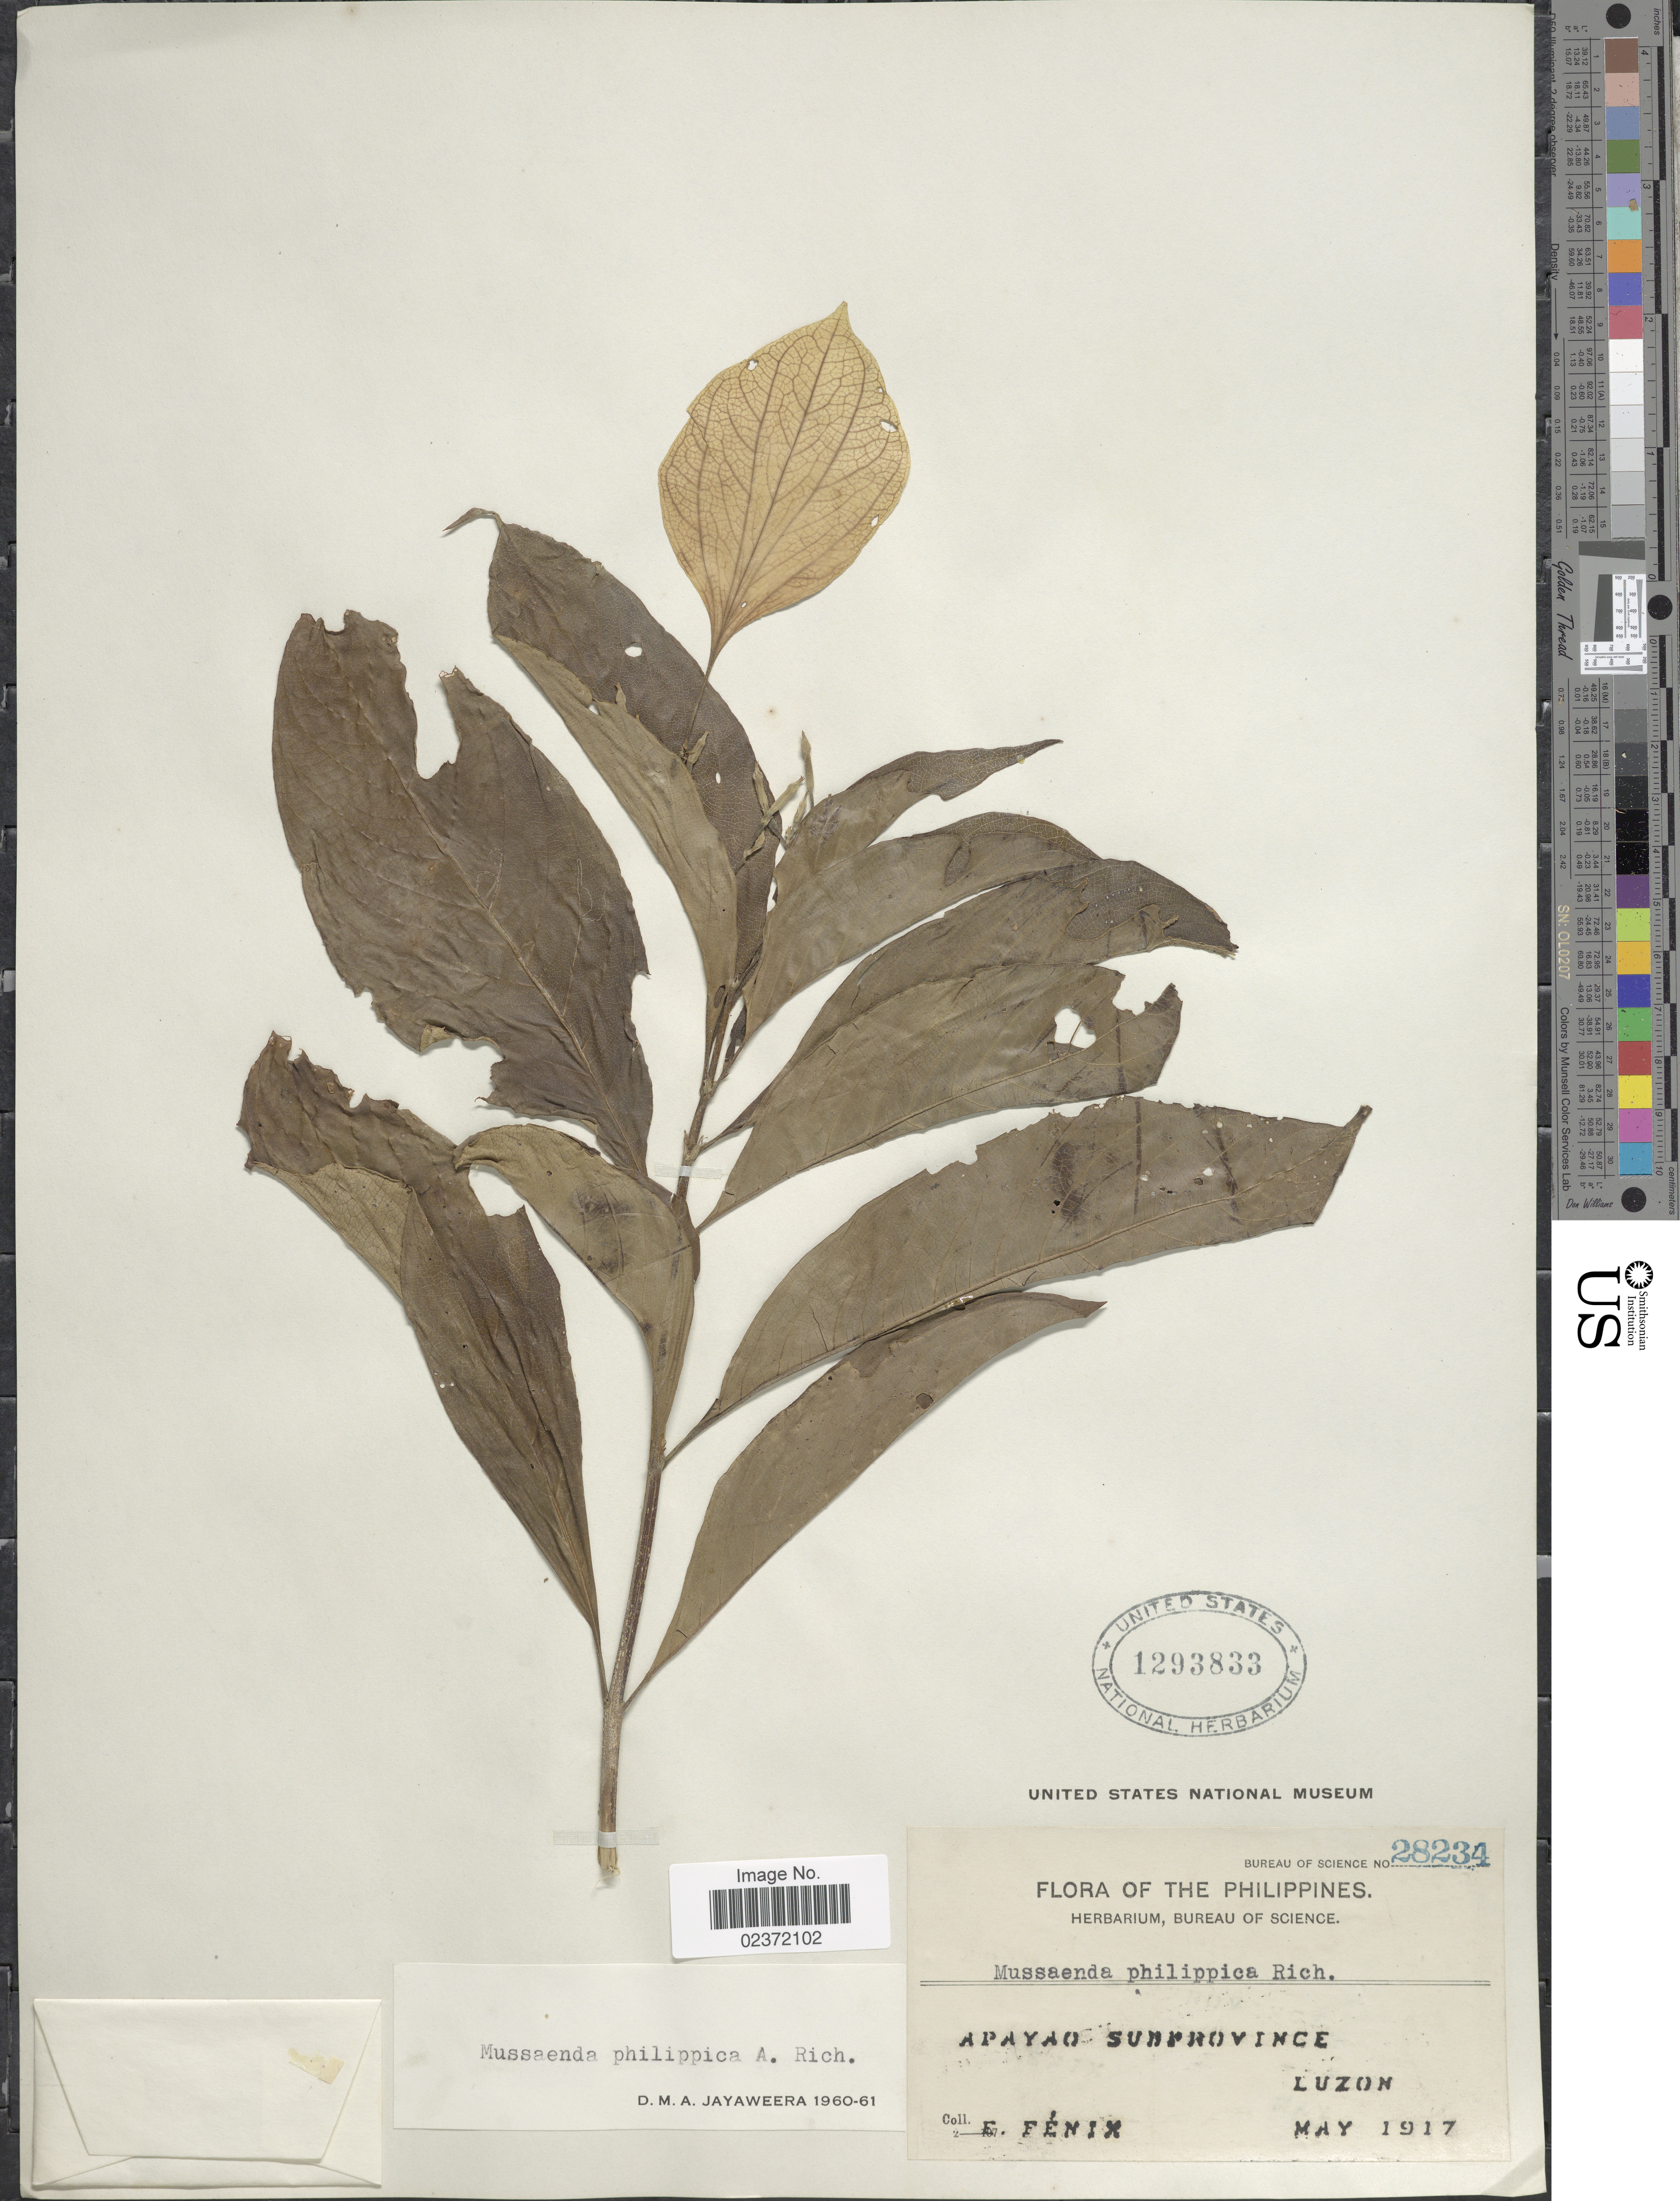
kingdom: Plantae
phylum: Tracheophyta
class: Magnoliopsida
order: Gentianales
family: Rubiaceae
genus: Mussaenda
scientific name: Mussaenda philippica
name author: A. Rich.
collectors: E. Fénix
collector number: Bureau of Science 28234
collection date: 1917-05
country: Philippines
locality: Apayao Subprovince, Luzon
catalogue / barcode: US 1293833